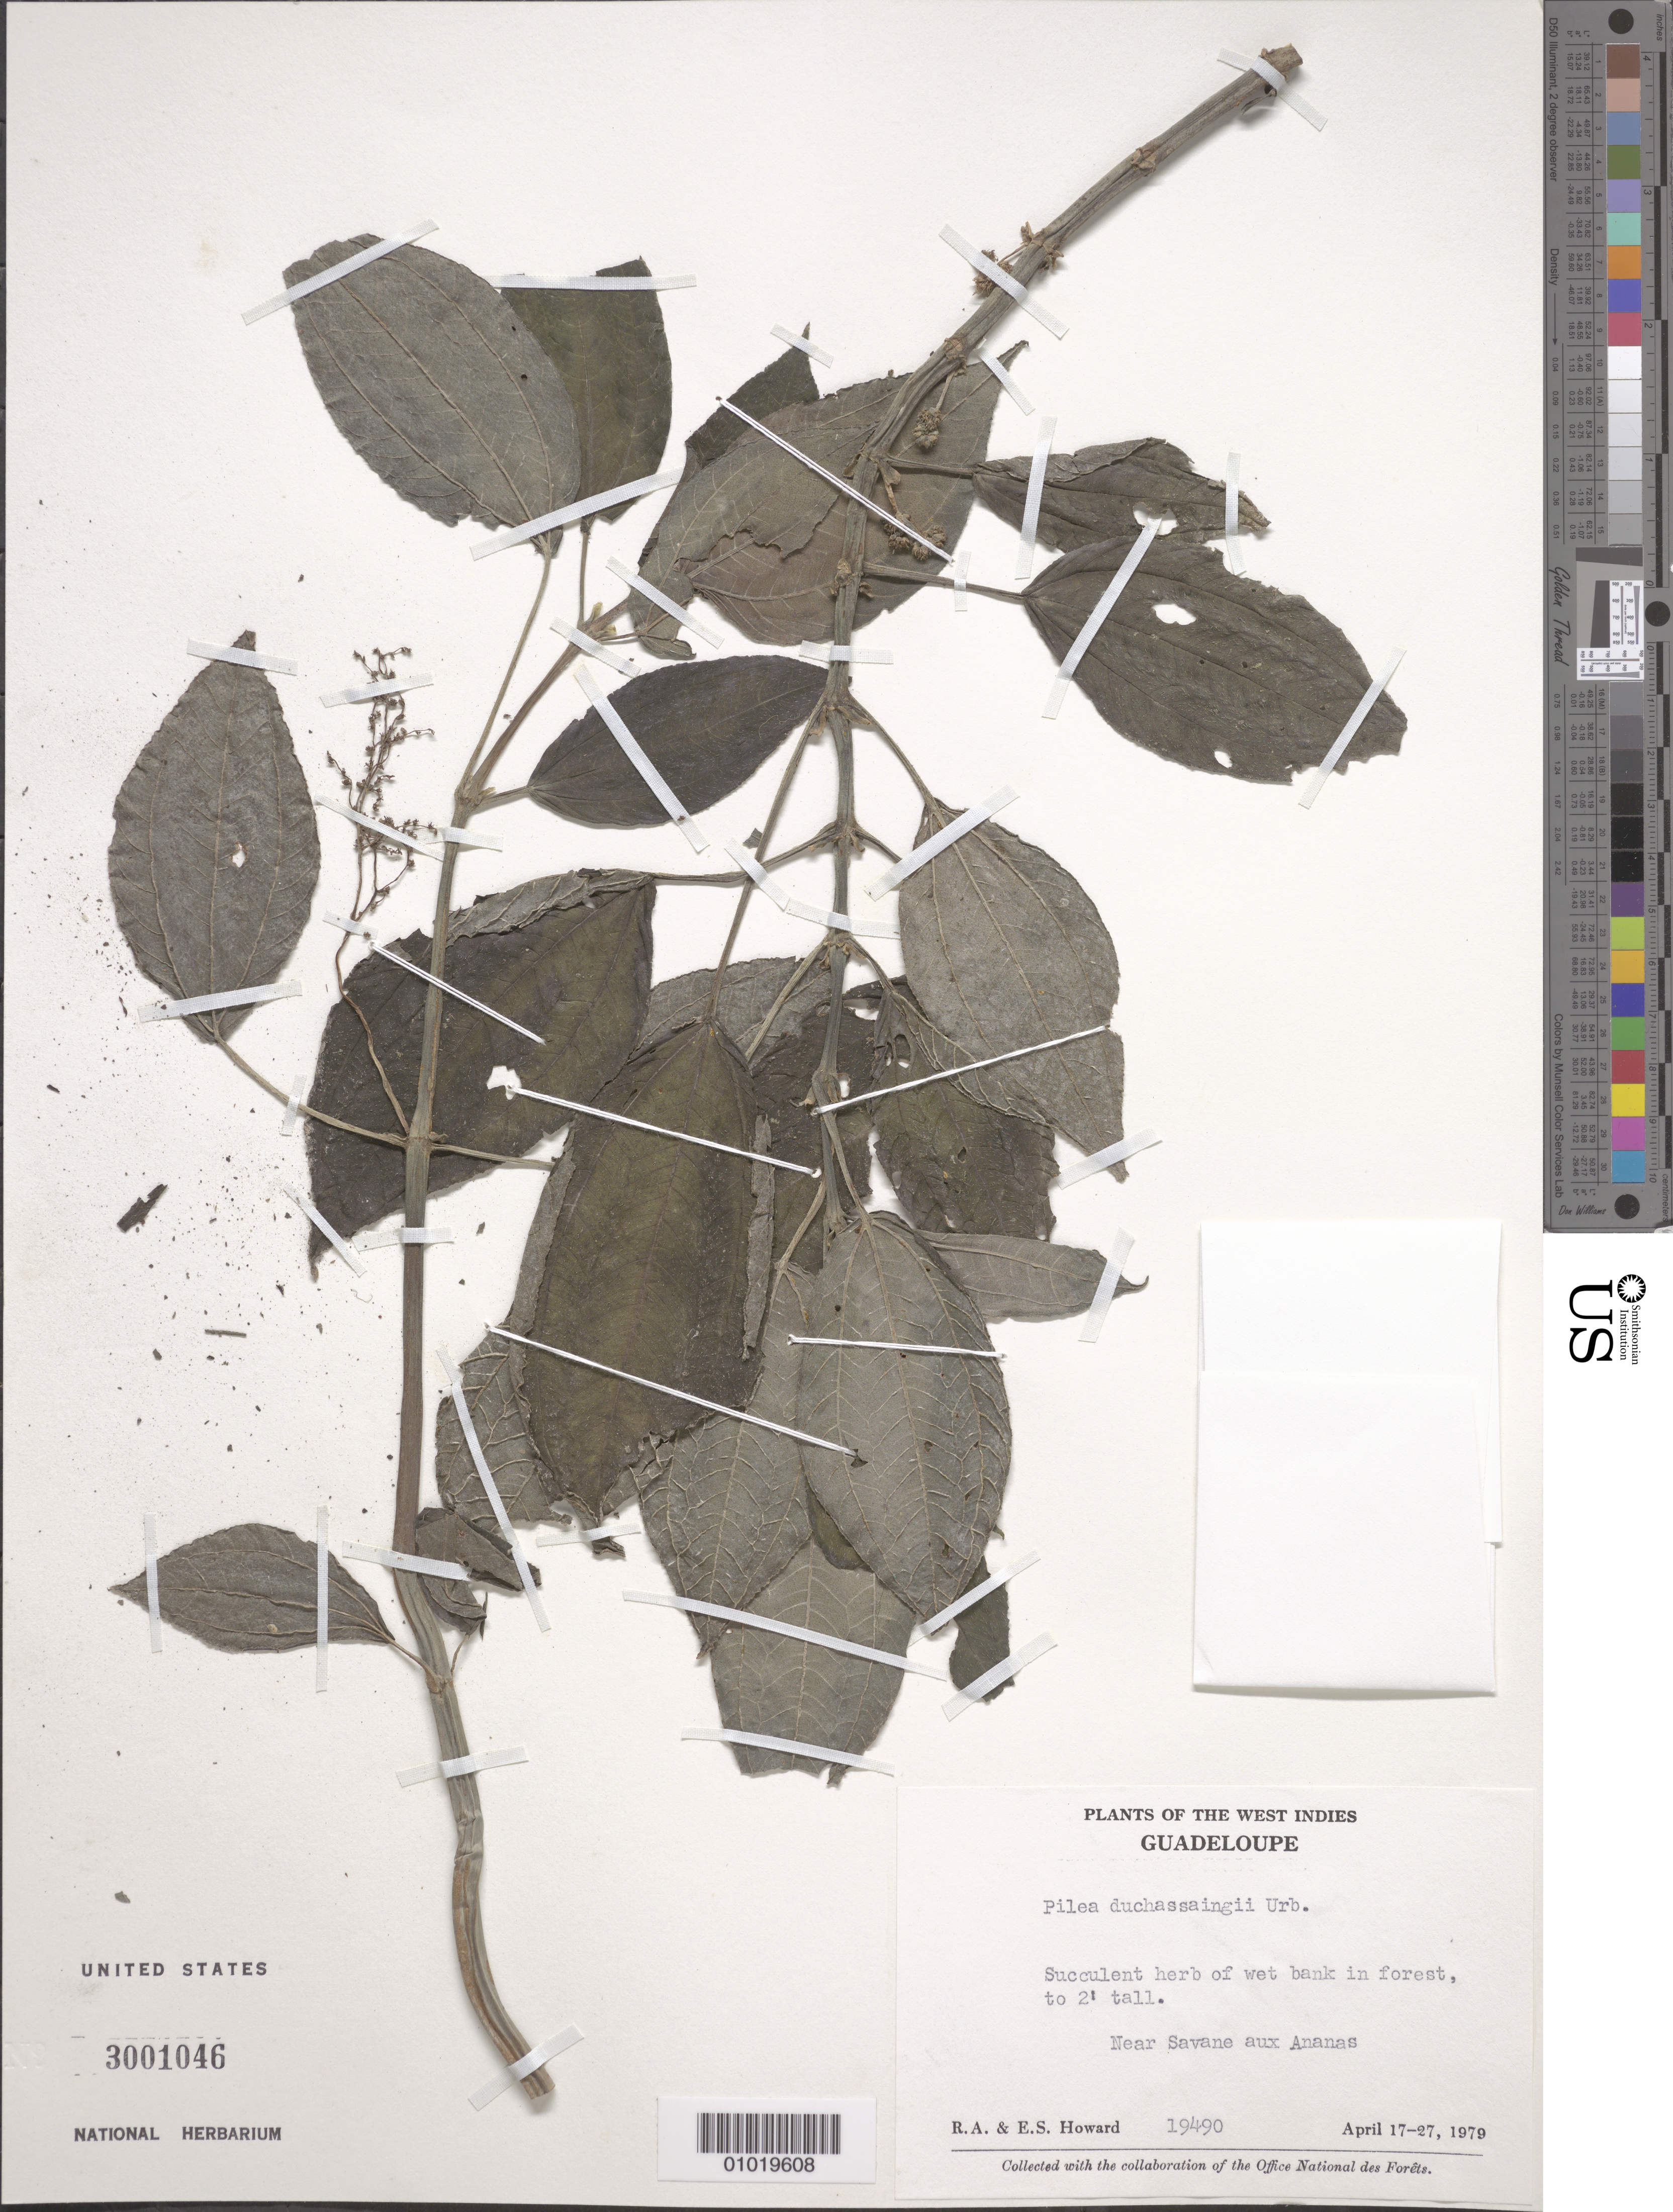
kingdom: Plantae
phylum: Tracheophyta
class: Magnoliopsida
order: Rosales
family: Urticaceae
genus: Pilea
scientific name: Pilea duchassaingii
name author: Urb.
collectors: R. A. Howard & E. S. Howard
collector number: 19490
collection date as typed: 17 Apr 1979 to 27 Apr 1979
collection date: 1979-04-17/1979-04-27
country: Guadeloupe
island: Basse Terre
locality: Near Savane aux Ananas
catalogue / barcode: US 3001046